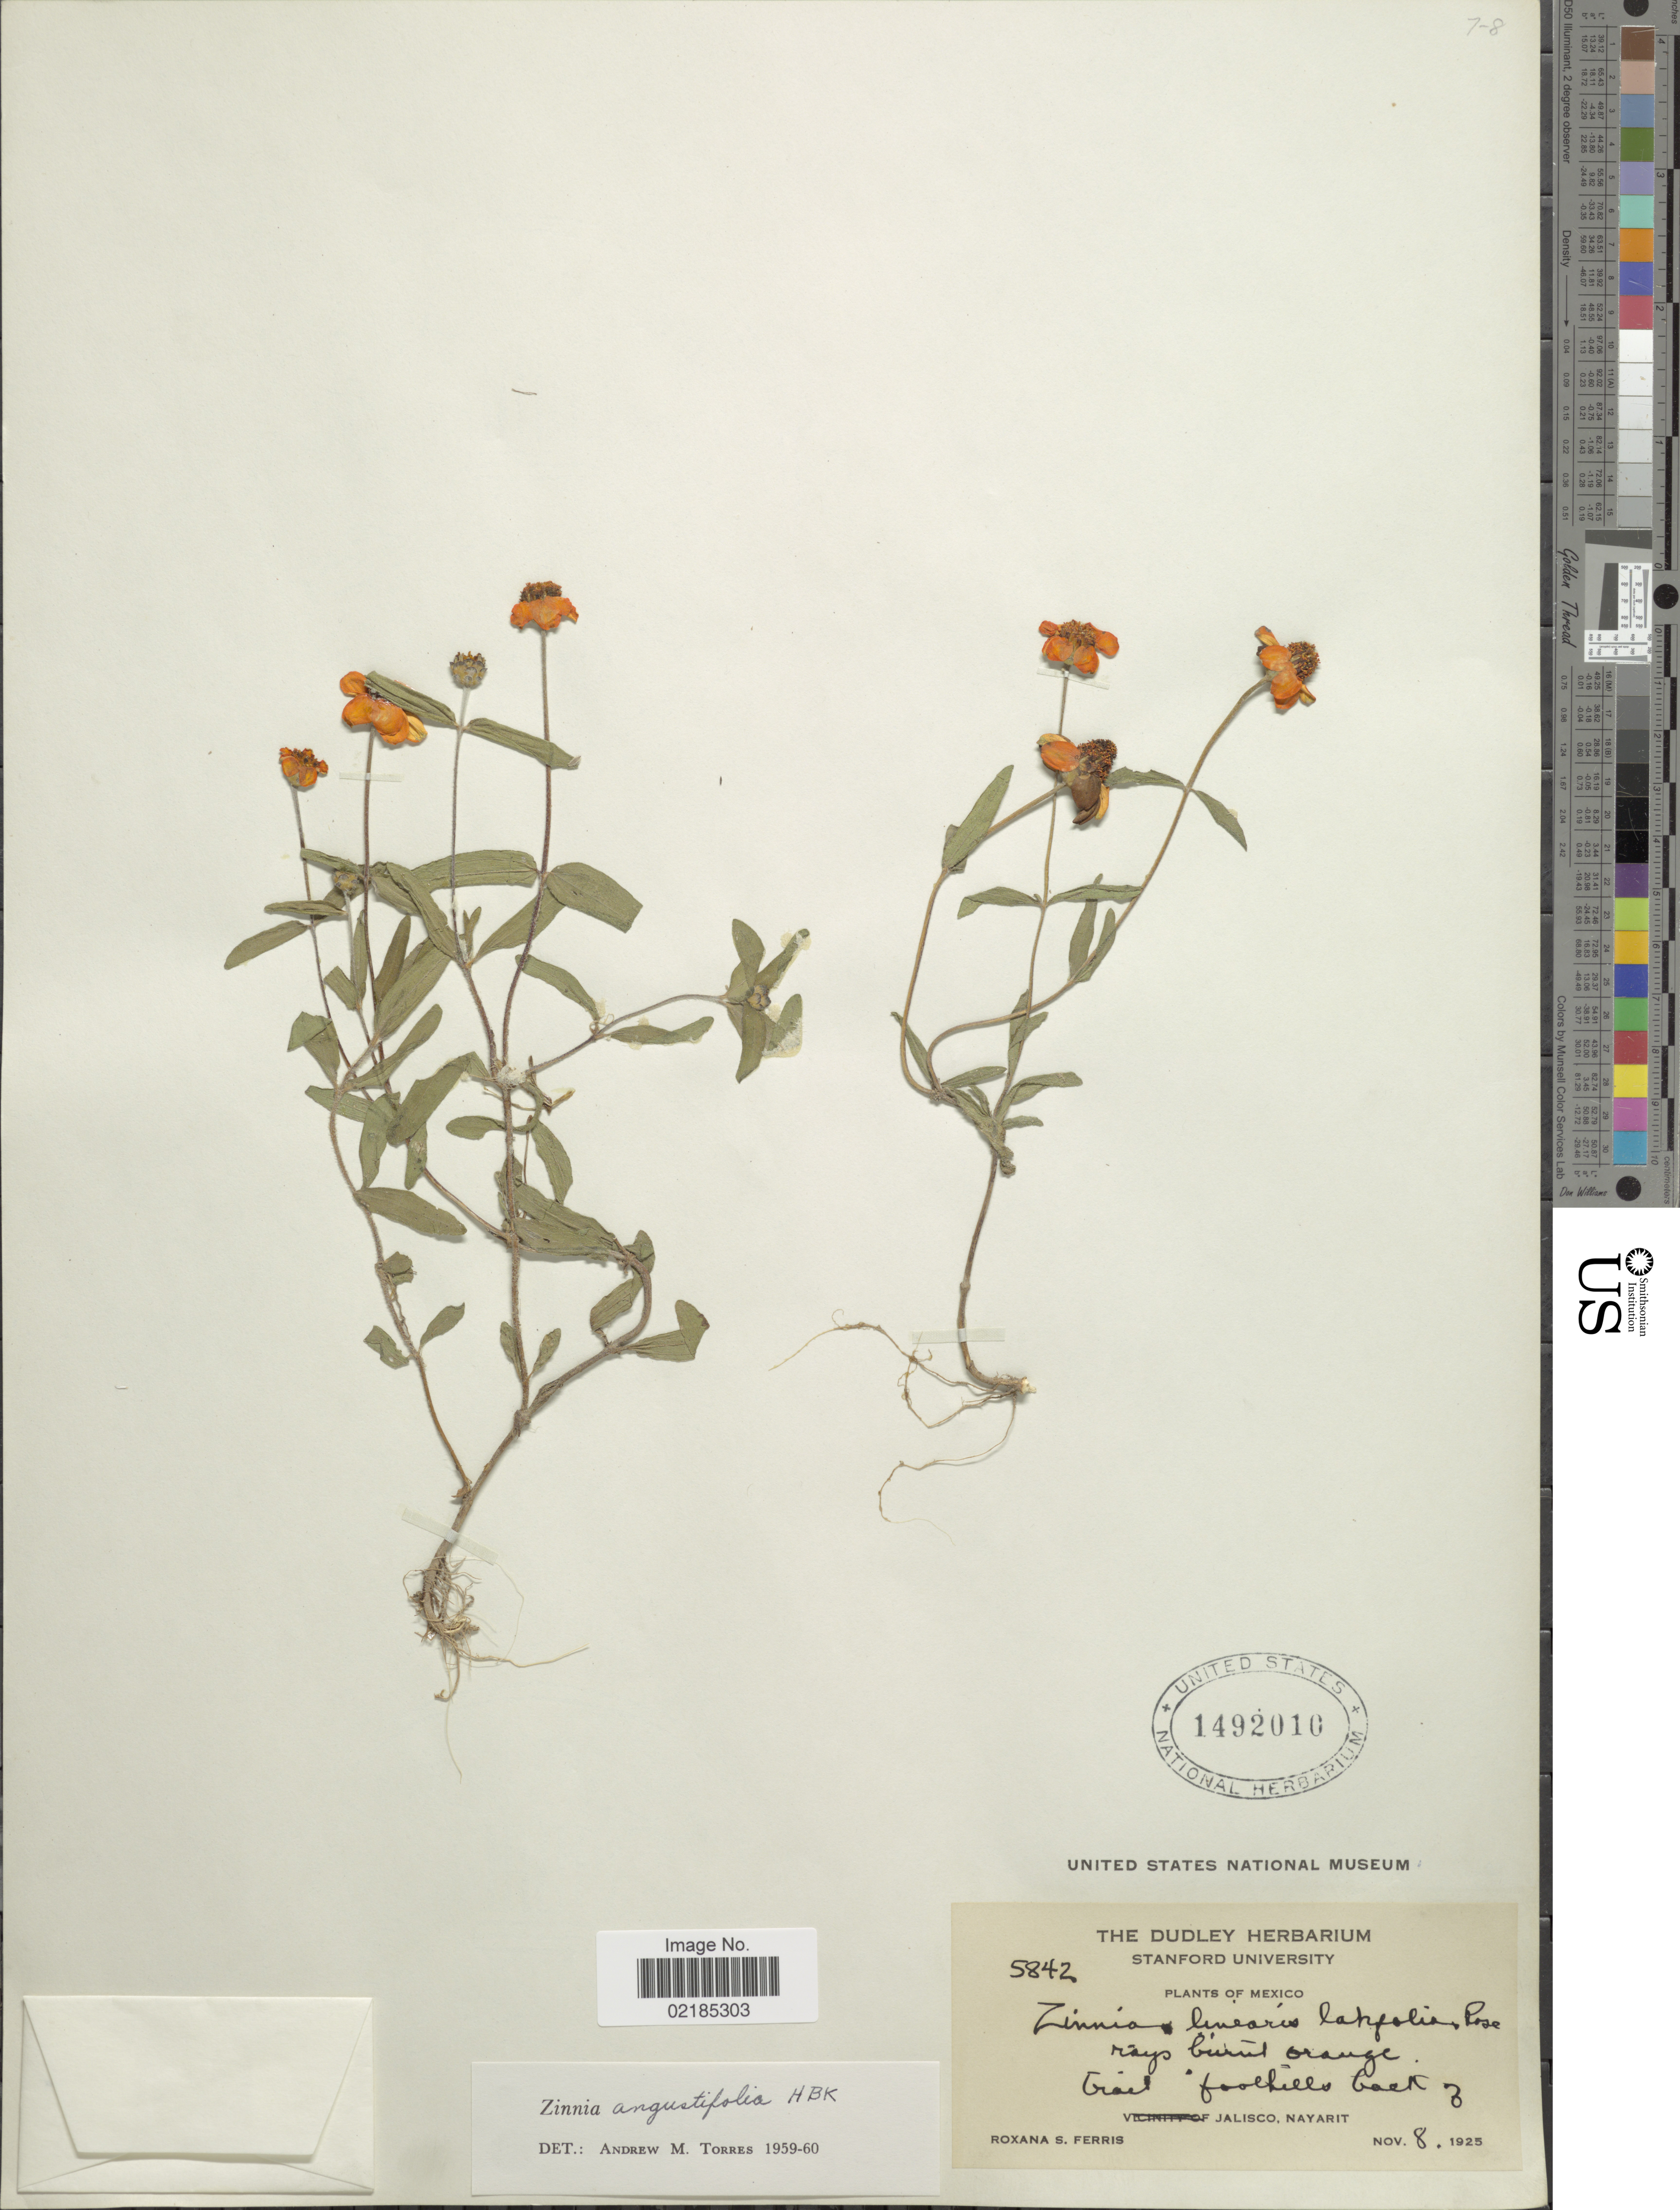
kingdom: Plantae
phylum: Tracheophyta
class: Magnoliopsida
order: Asterales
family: Asteraceae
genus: Zinnia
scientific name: Zinnia angustifolia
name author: Kunth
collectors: R. S. Ferris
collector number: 5842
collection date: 1925-11-08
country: Mexico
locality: Trail foothills back of Jalisco, Nayarit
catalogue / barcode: US 1492010